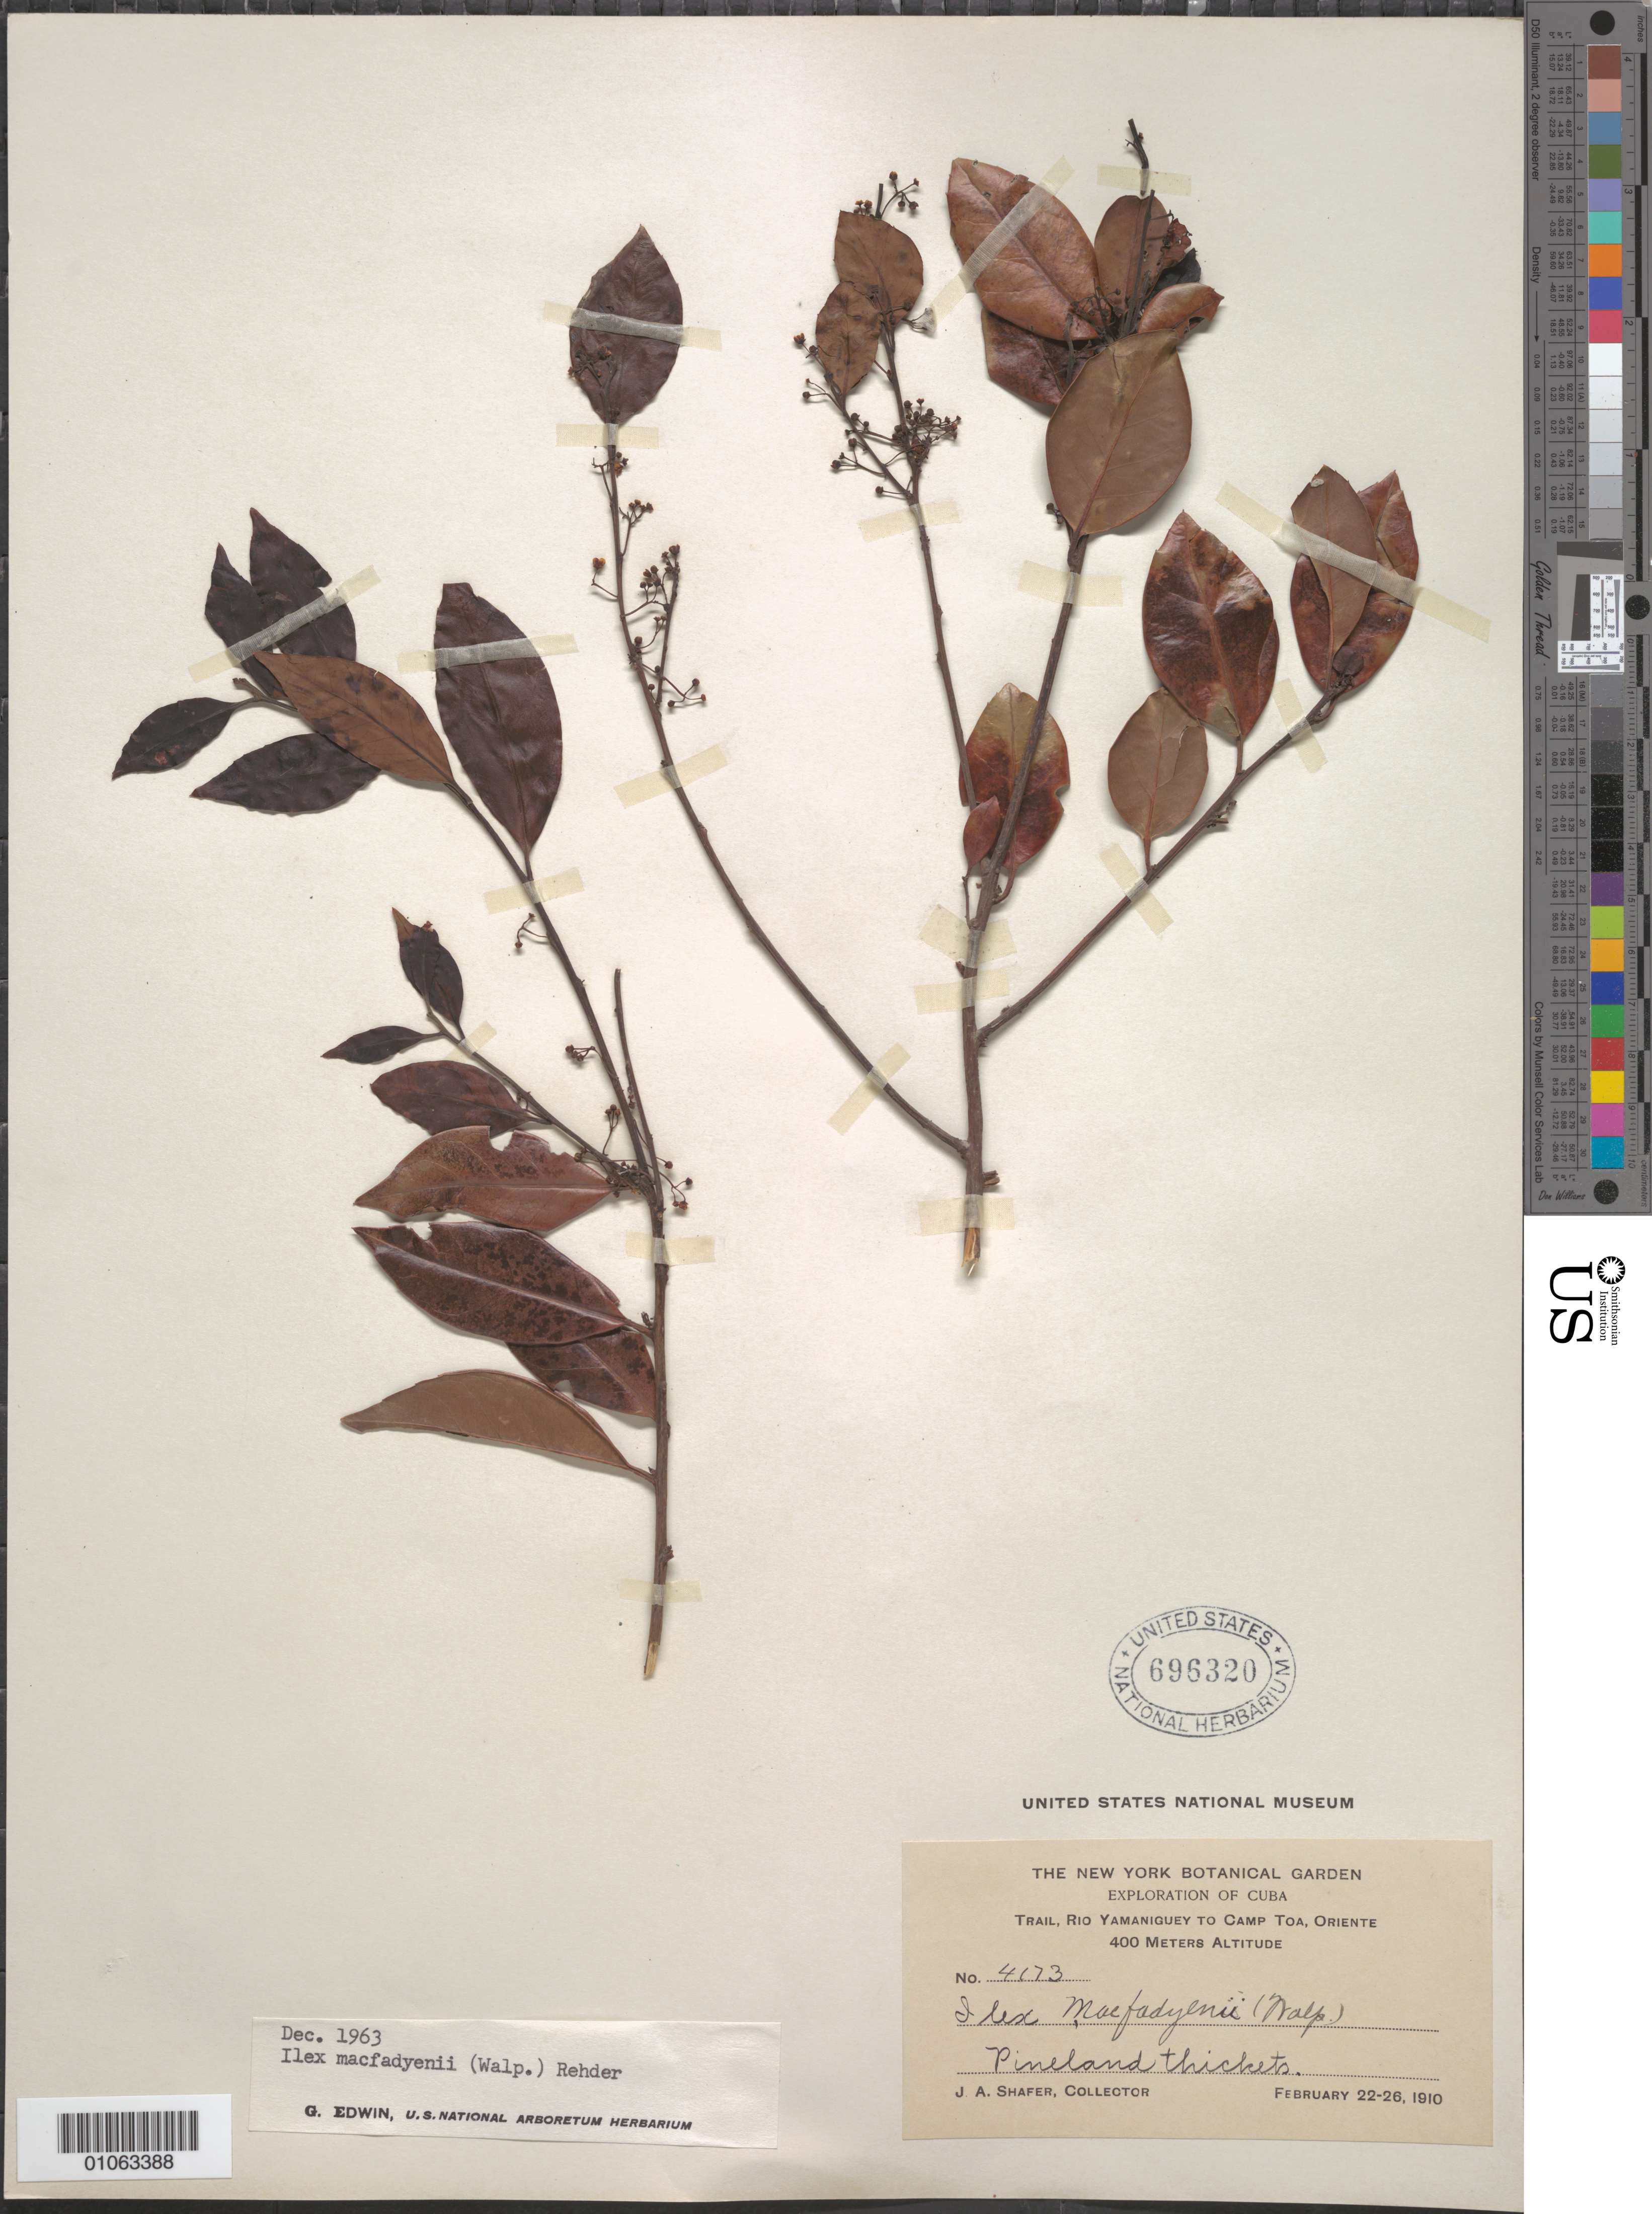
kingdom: Plantae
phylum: Tracheophyta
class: Magnoliopsida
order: Aquifoliales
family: Aquifoliaceae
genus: Ilex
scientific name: Ilex macfadyenii var. macfadyenii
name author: (Walp.) Rehder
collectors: J. A. Shafer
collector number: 4173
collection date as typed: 22 Feb 1910 to 26 Mar 1910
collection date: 1910-02-22/1910-03-26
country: Cuba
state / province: Oriente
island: Cuba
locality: Trail, Rio Yamanguey to Camp Toa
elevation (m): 400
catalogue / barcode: US 696320